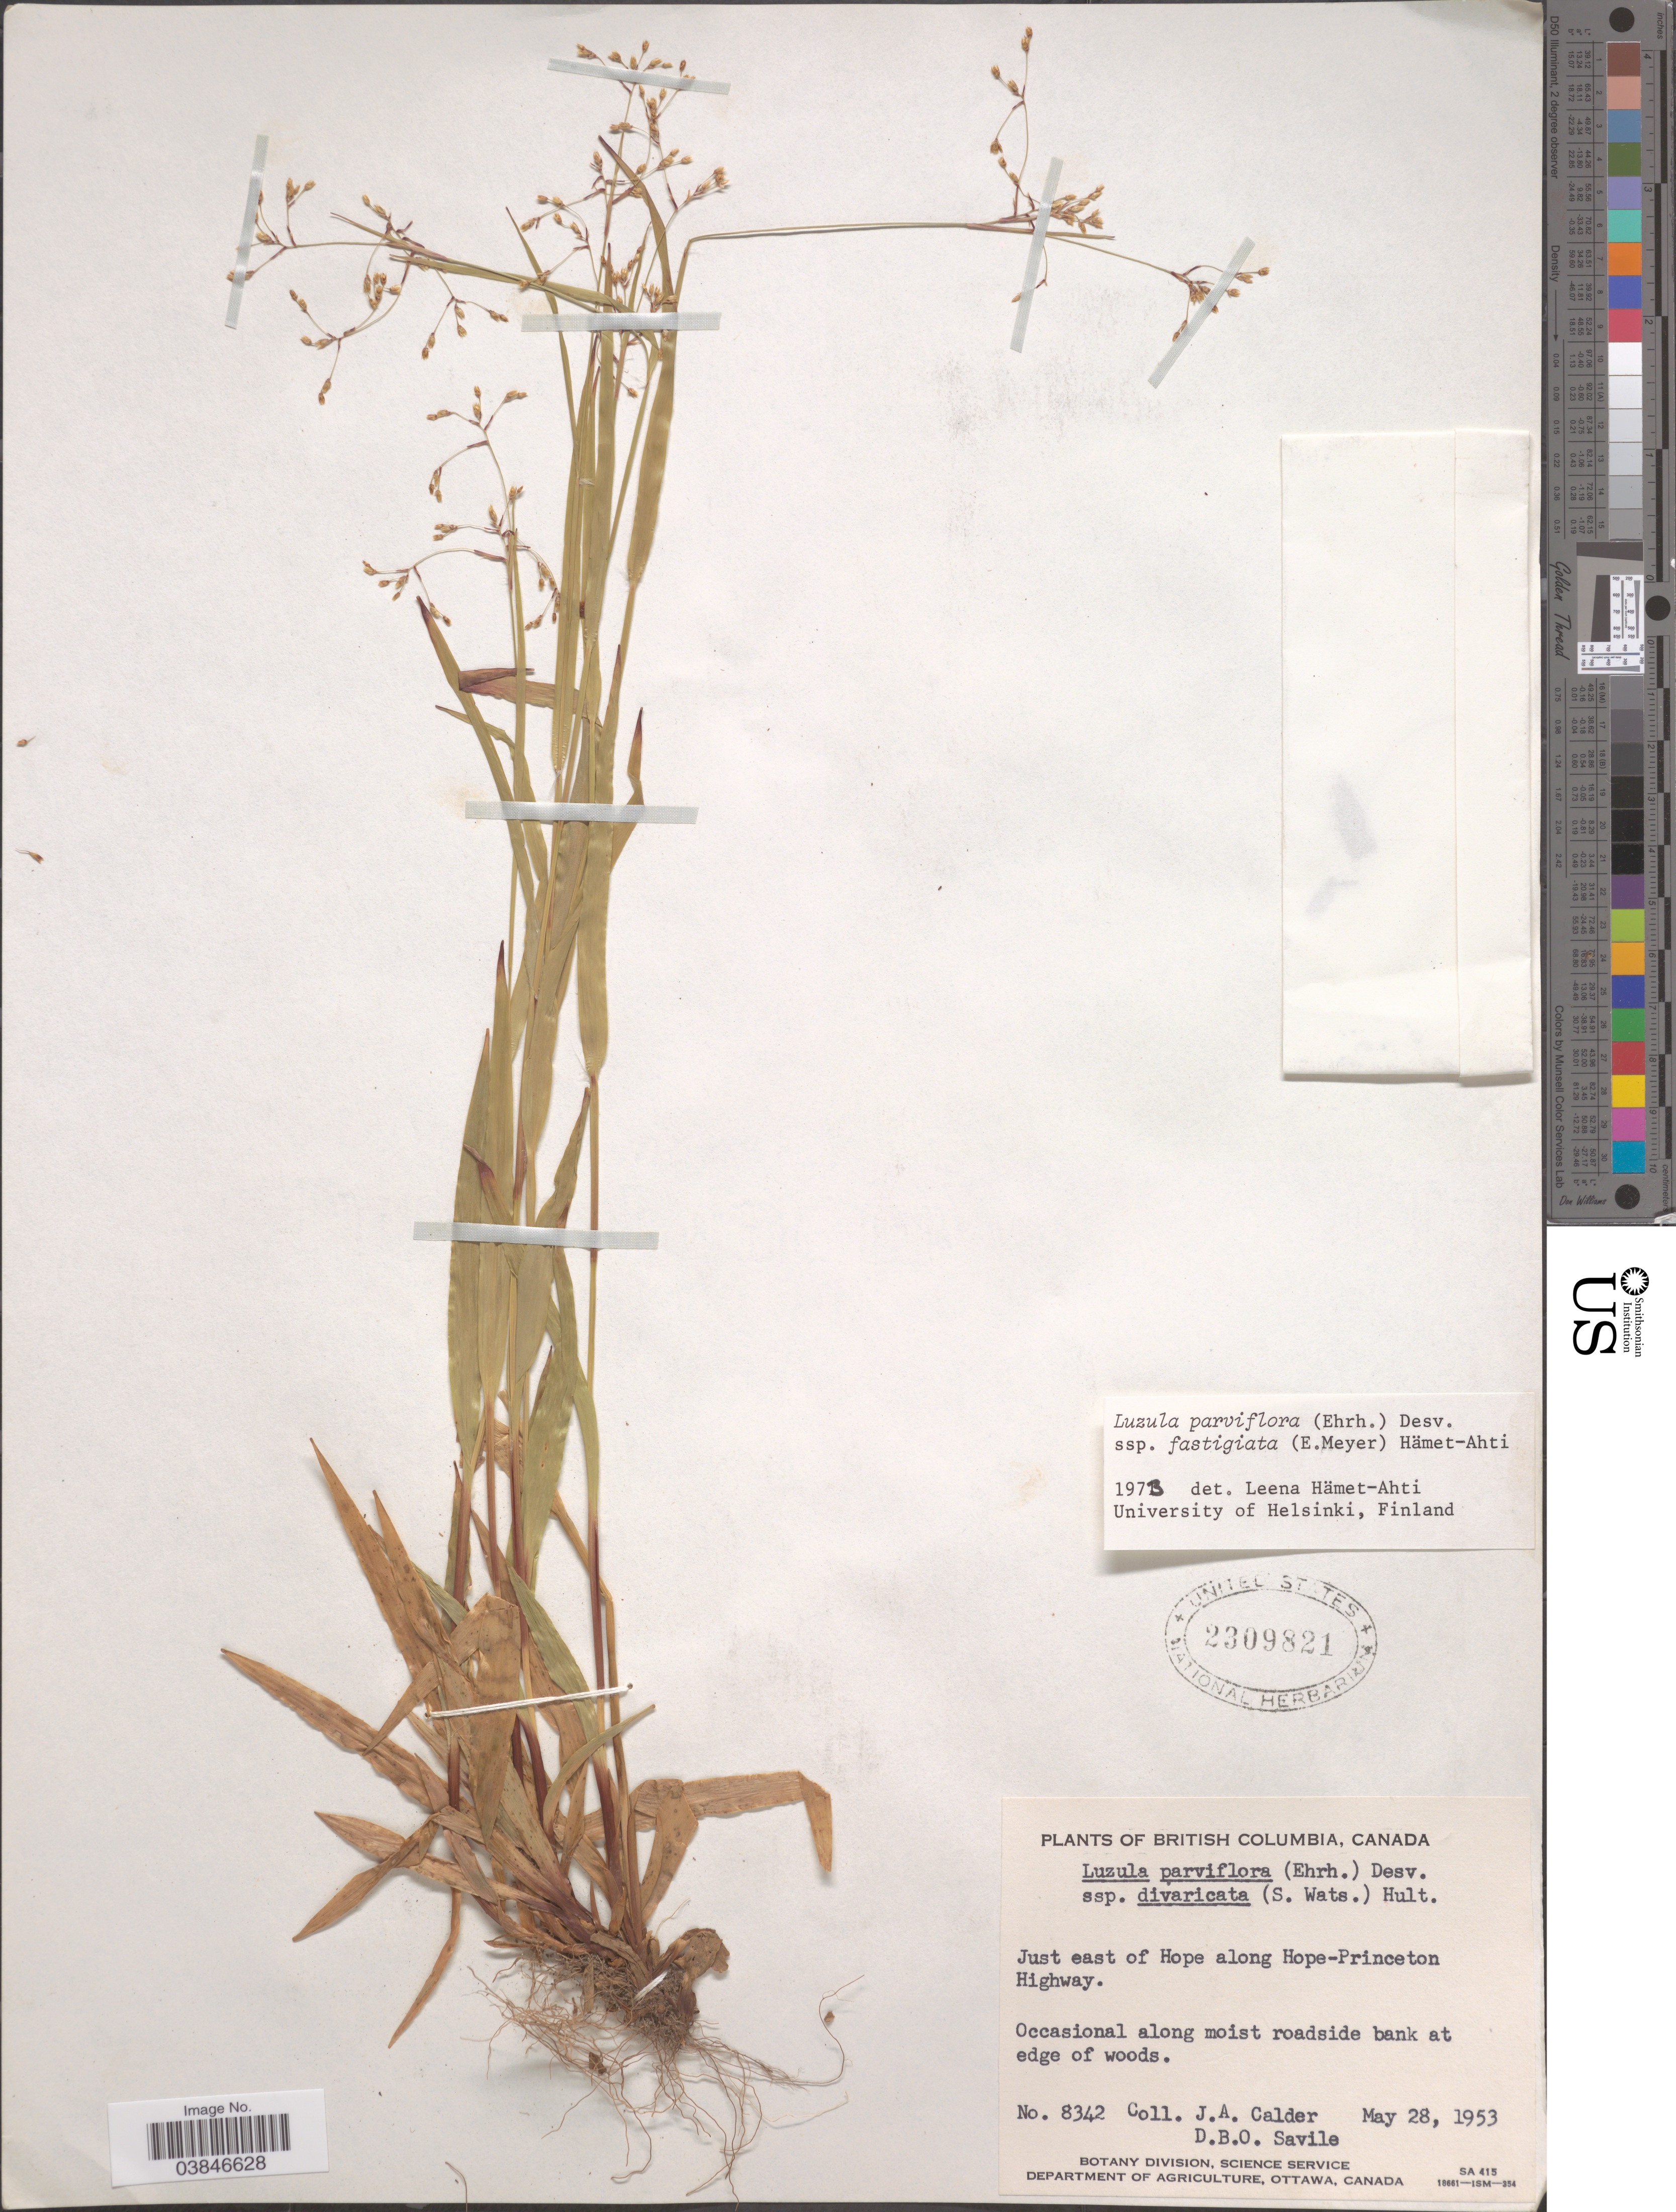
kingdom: Plantae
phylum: Tracheophyta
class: Liliopsida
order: Poales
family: Juncaceae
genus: Luzula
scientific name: Luzula parviflora subsp. fastigiata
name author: Buchenau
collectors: J. A. Calder & D. Savile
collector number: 8342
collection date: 1953-05-28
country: Canada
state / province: British Columbia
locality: Just east of Hope along Hope-Princeton Highway. Along moist roadside bank at edge of woods.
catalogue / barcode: US 2309821